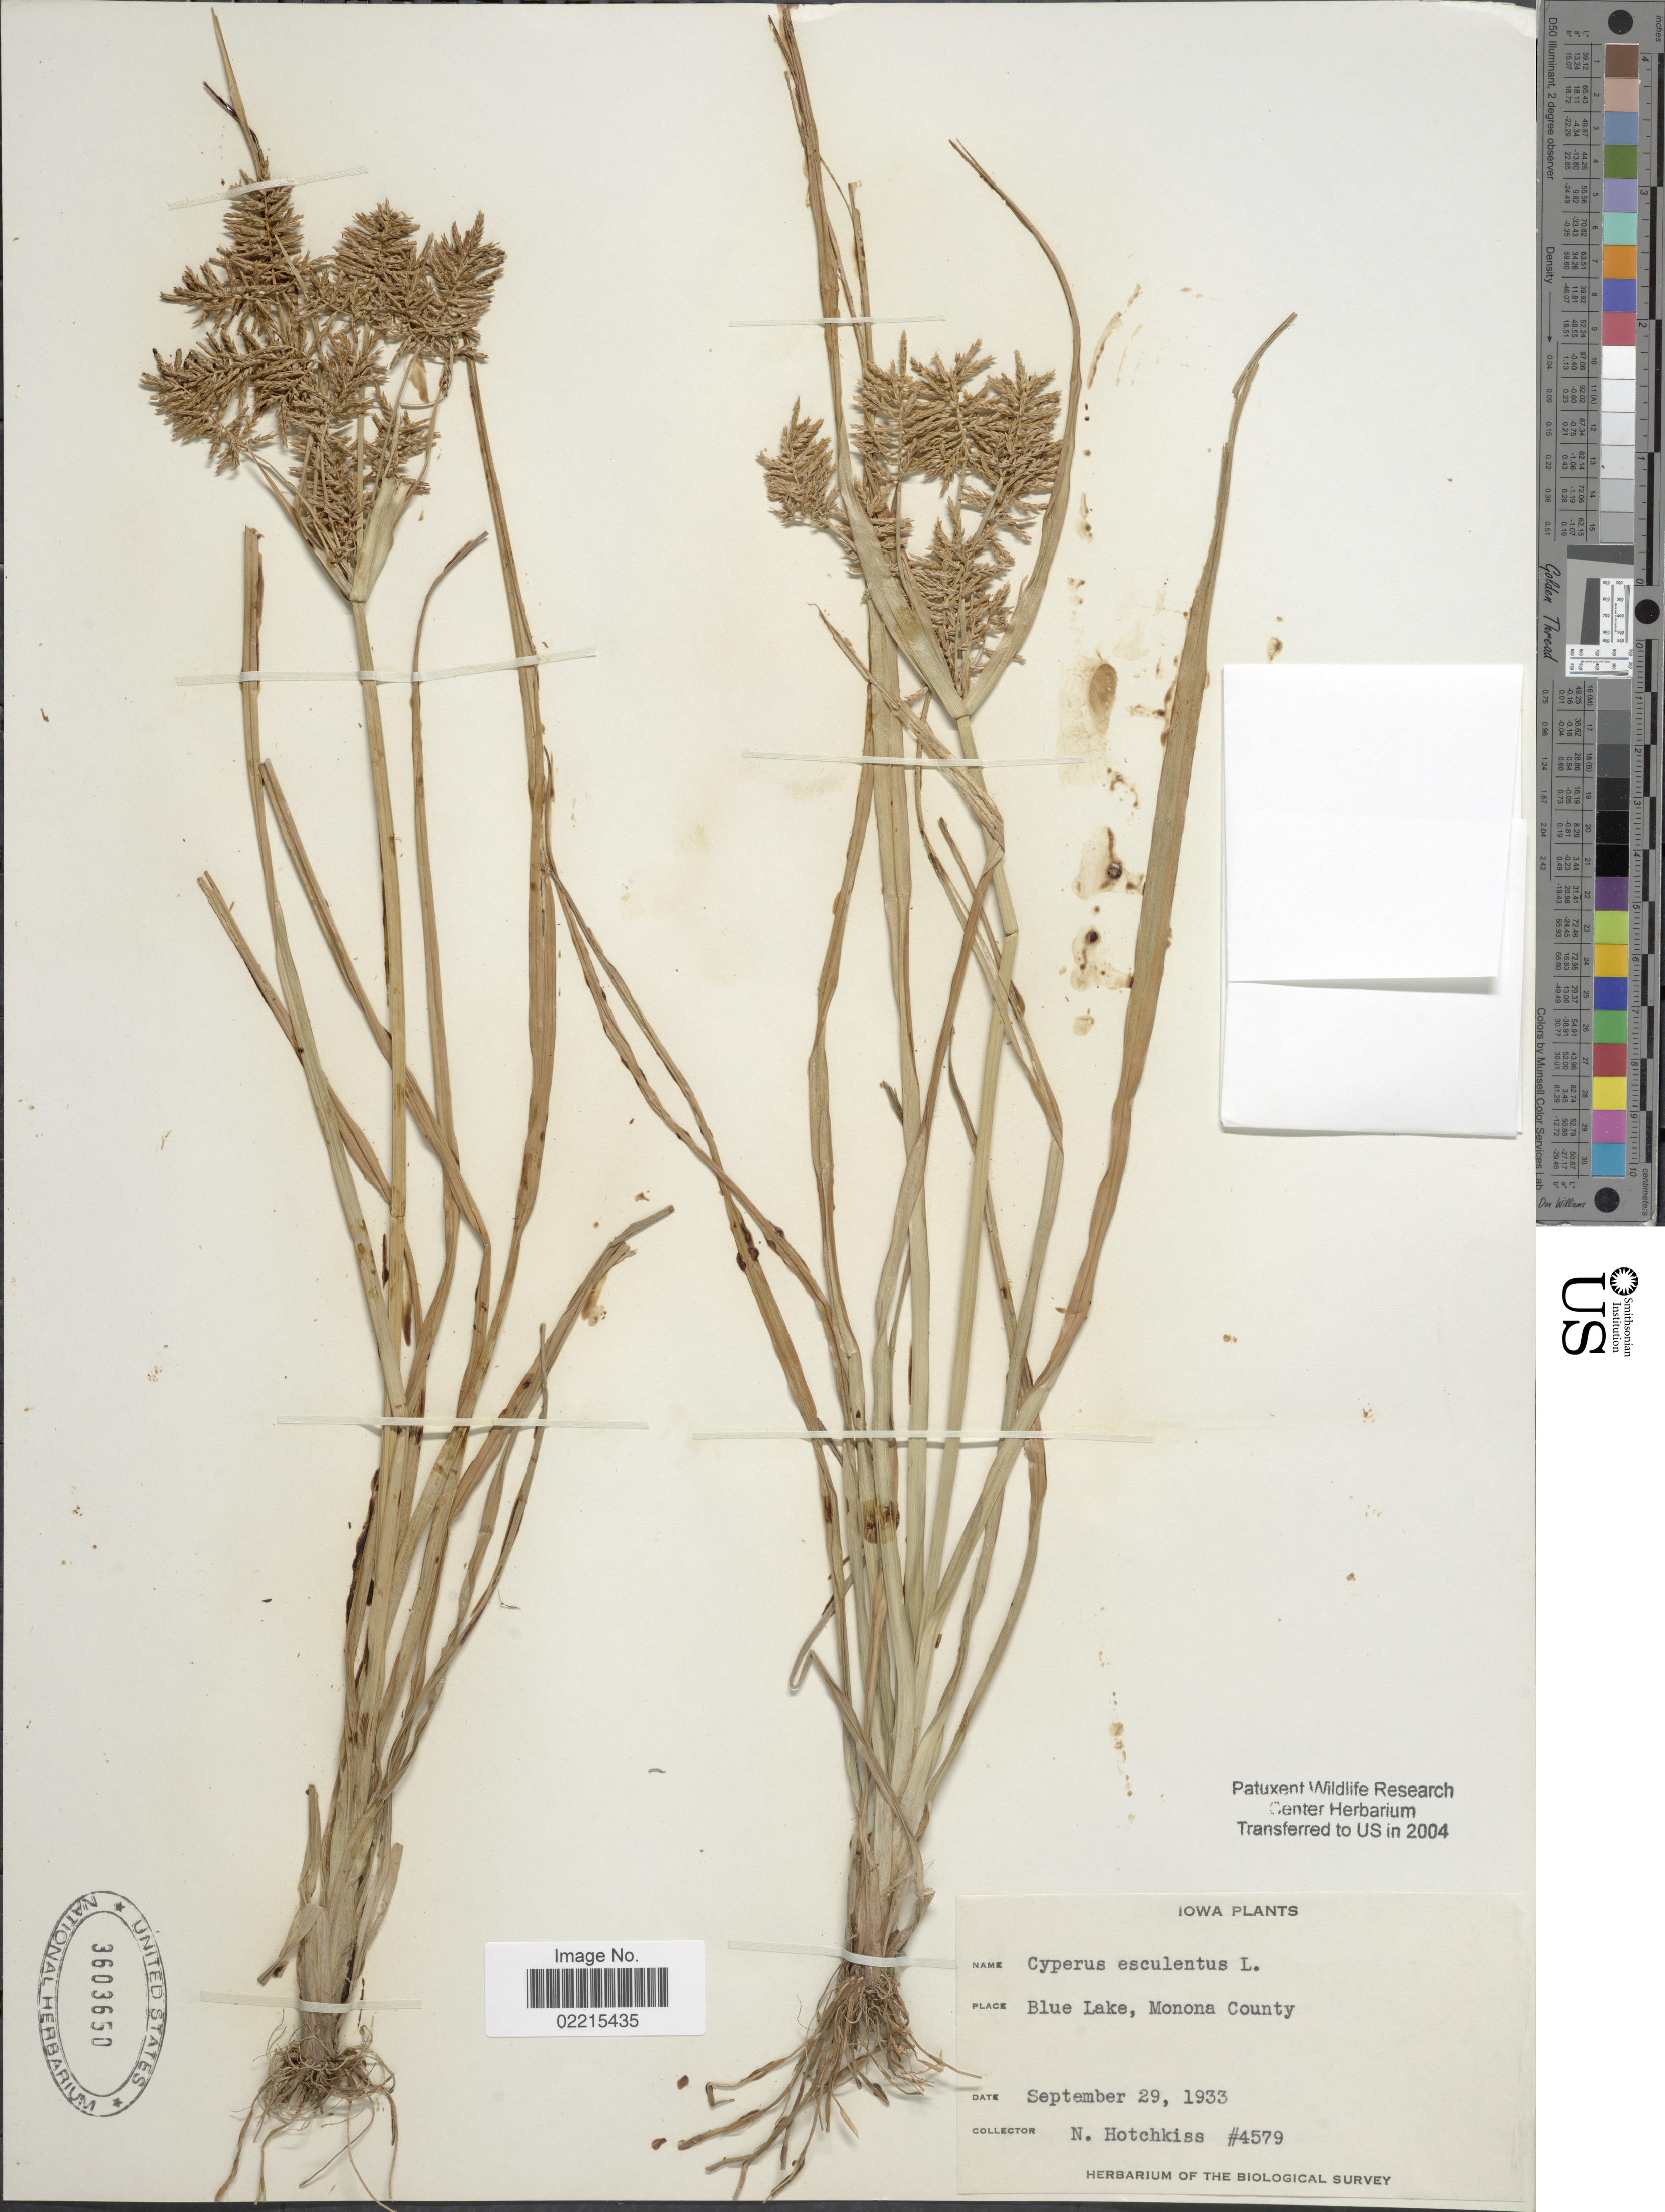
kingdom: Plantae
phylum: Tracheophyta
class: Liliopsida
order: Poales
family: Cyperaceae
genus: Cyperus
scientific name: Cyperus esculentus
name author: L.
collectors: N. Hotchkiss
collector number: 4579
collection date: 1933-09-29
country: United States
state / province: Iowa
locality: Blue Lake, Monona County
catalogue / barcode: US 3603650